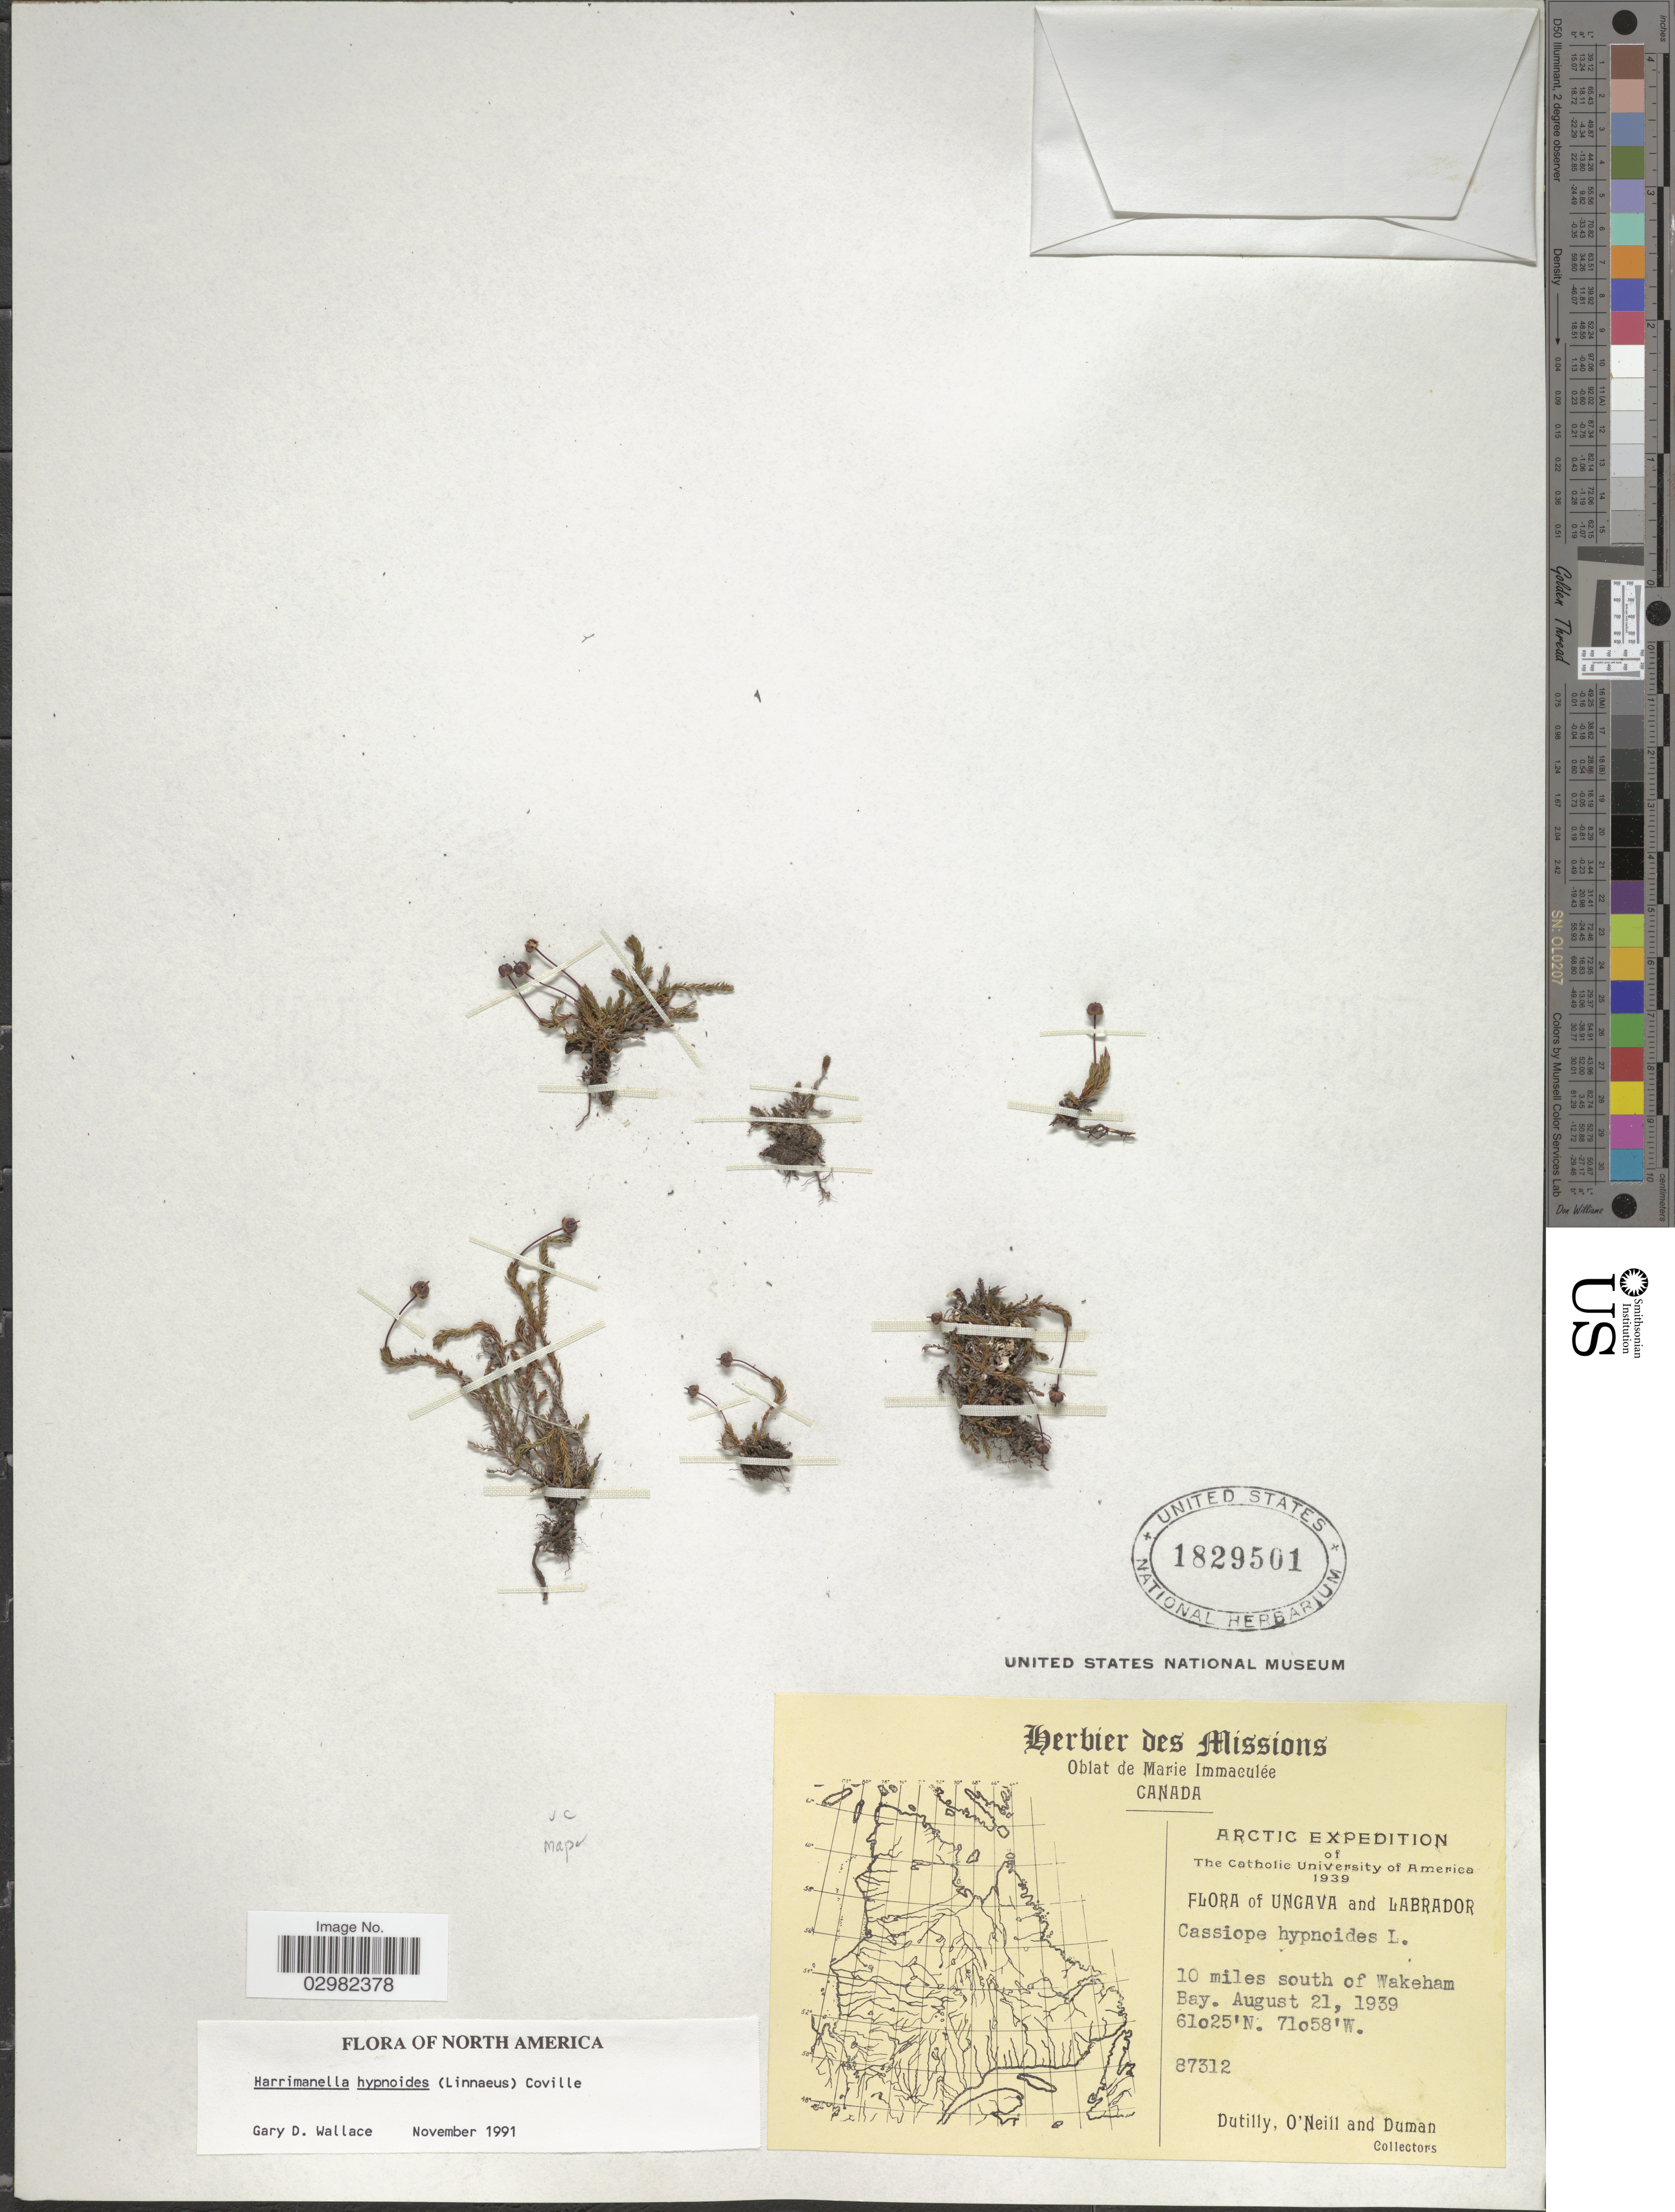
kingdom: Plantae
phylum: Tracheophyta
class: Magnoliopsida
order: Ericales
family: Ericaceae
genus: Harrimanella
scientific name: Harrimanella hypnoides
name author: (L.) Coville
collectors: -. Dutilly, -. O'Neill & -. Duman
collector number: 87312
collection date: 1939-08-21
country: Canada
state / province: Newfoundland and Labrador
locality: Ungava and Labrador, 10 miles south of Wakeham Bay.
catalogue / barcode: US 1829501